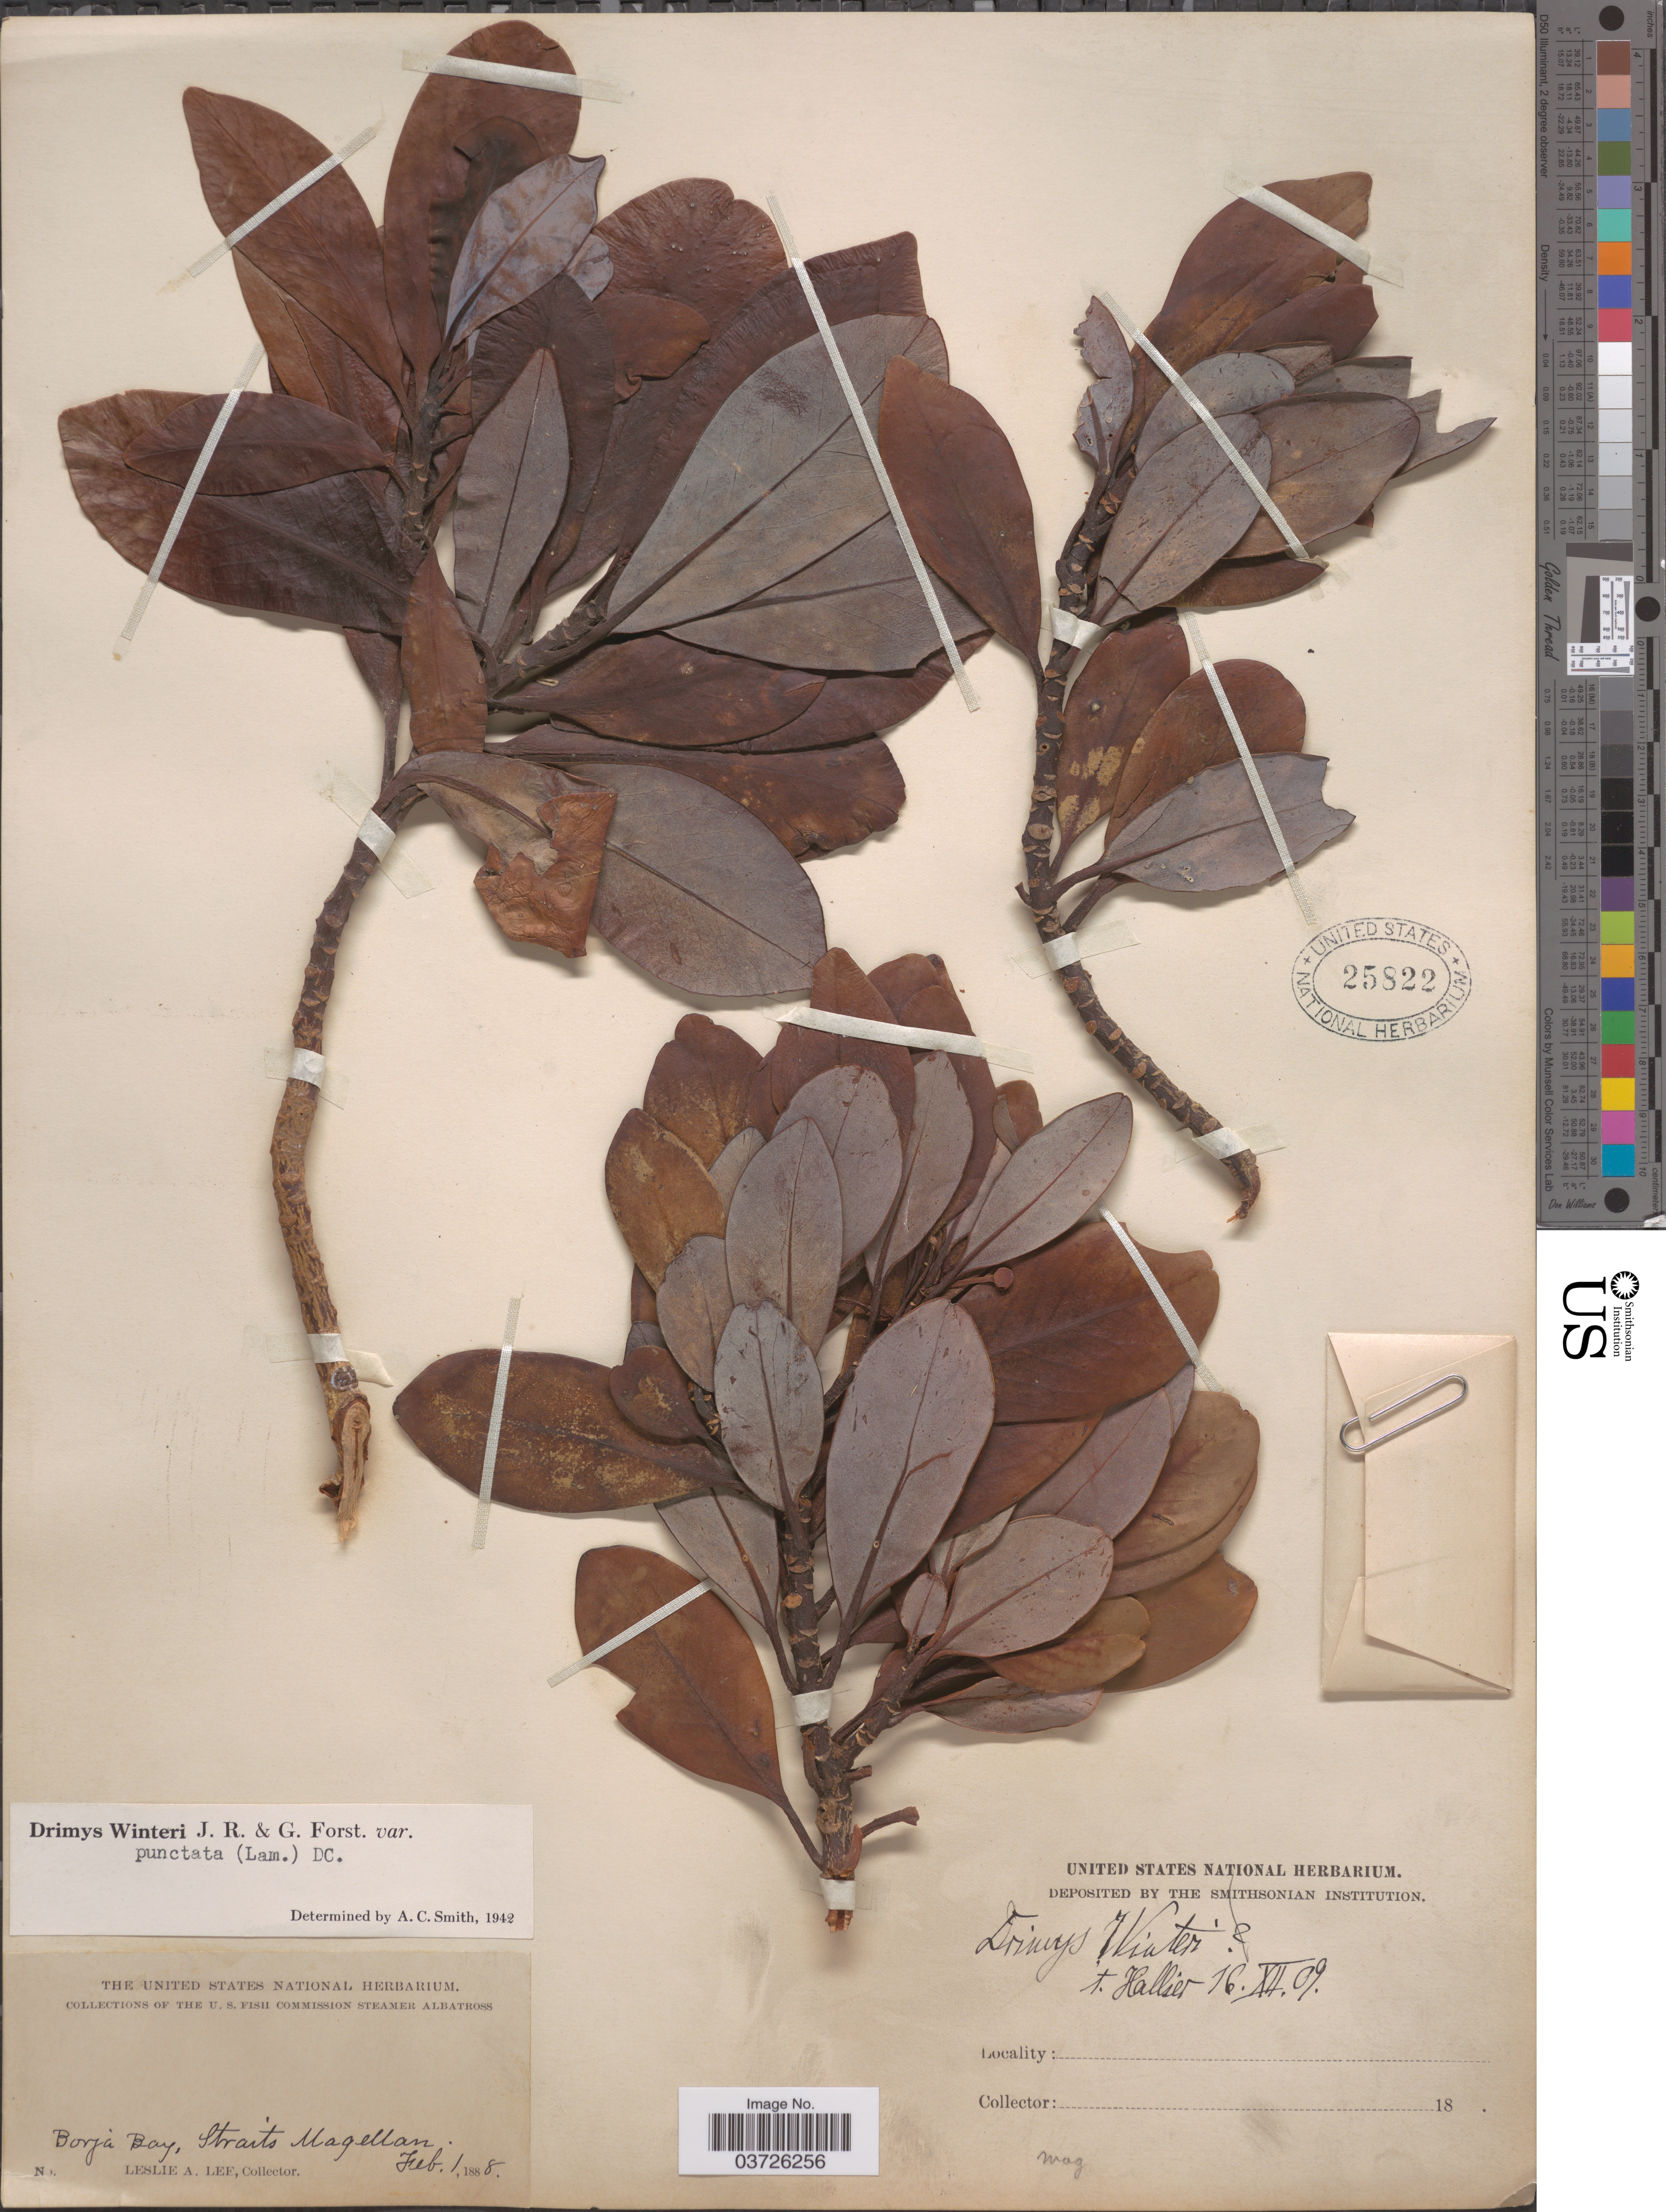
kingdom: Plantae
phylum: Tracheophyta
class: Magnoliopsida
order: Canellales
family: Winteraceae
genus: Drimys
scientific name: Drimys winteri var. winteri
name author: J.R. Forst. & G. Forst.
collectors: L. Lee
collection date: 1888-02-01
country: Chile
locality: Borja Bay, Straits Magellan.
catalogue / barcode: US 25822